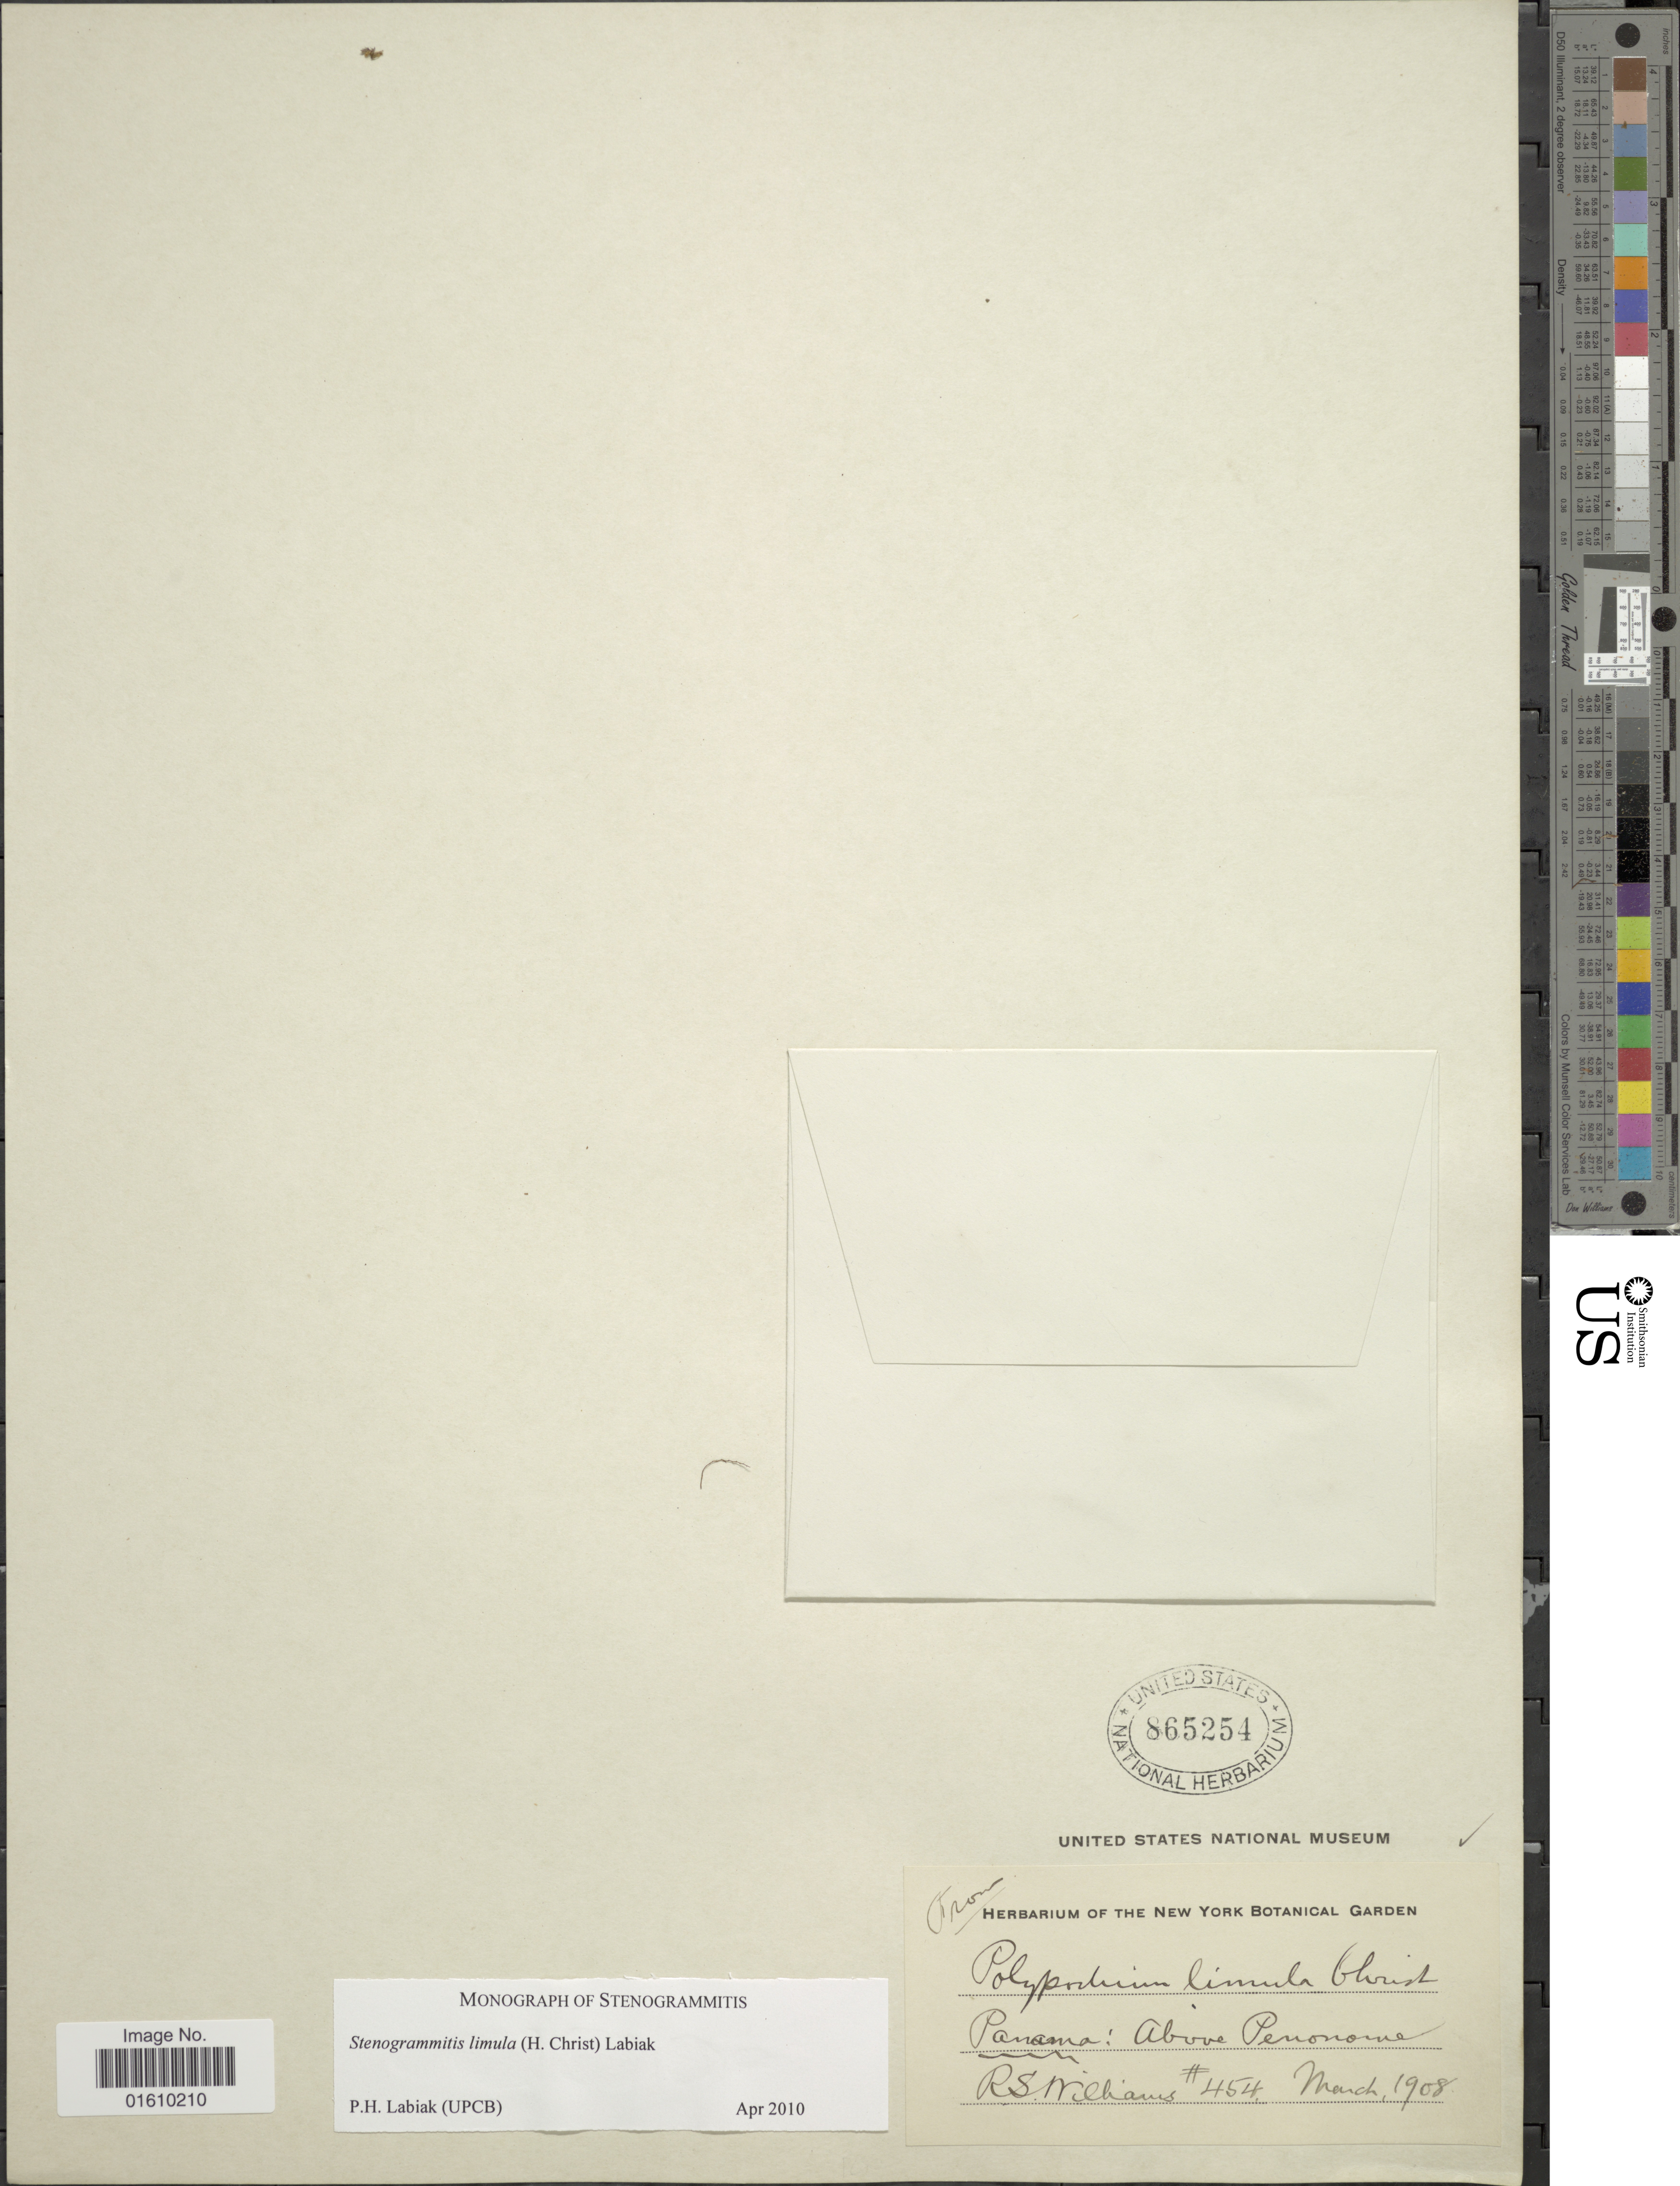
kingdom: Plantae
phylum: Tracheophyta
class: Polypodiopsida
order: Polypodiales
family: Polypodiaceae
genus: Stenogrammitis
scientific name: Stenogrammitis limula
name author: (Christ) Labiak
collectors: R. S. Williams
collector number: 454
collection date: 1908-03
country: Panama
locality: Above Penonome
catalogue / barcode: US 865254